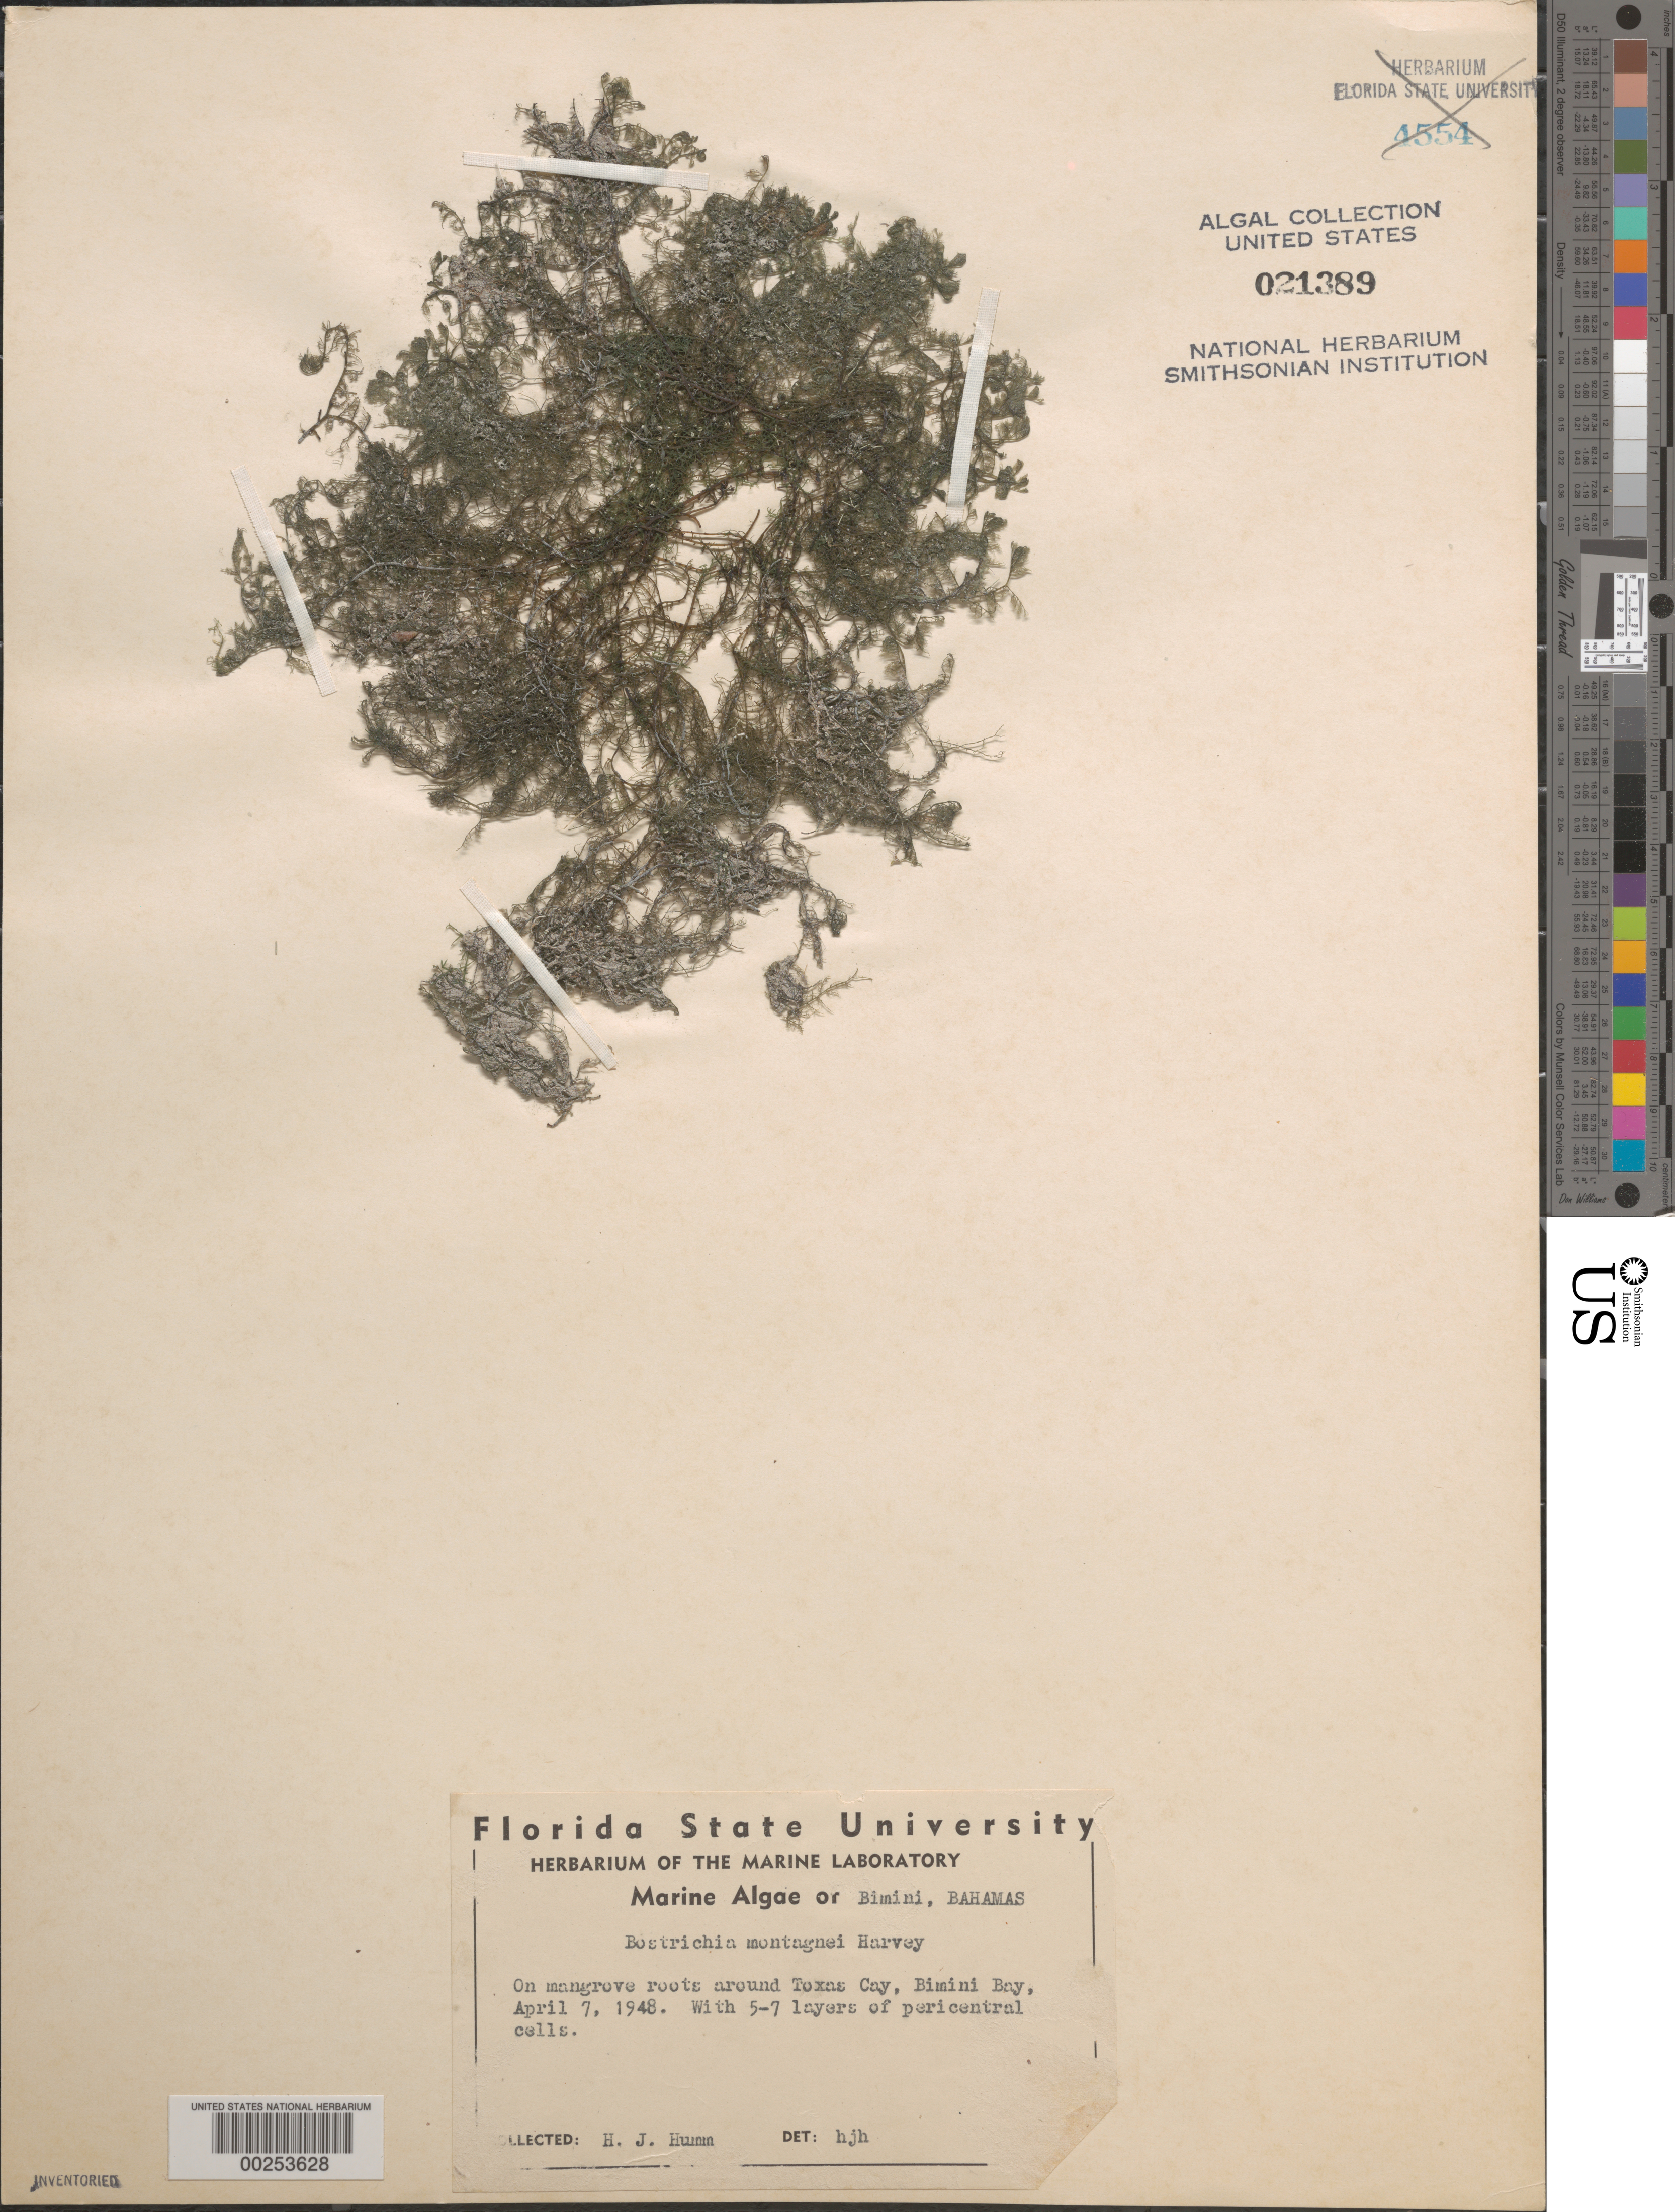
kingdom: Plantae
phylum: Rhodophyta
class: Florideophyceae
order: Ceramiales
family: Rhodomelaceae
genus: Bostrychia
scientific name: Bostrychia montagnei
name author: Harvey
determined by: Humm, Harold J.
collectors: H. J. Humm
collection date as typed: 07 Apr 1948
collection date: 1948-04-07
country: Bahamas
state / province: Biminis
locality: Toxas cay, bimini bay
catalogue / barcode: US 21389